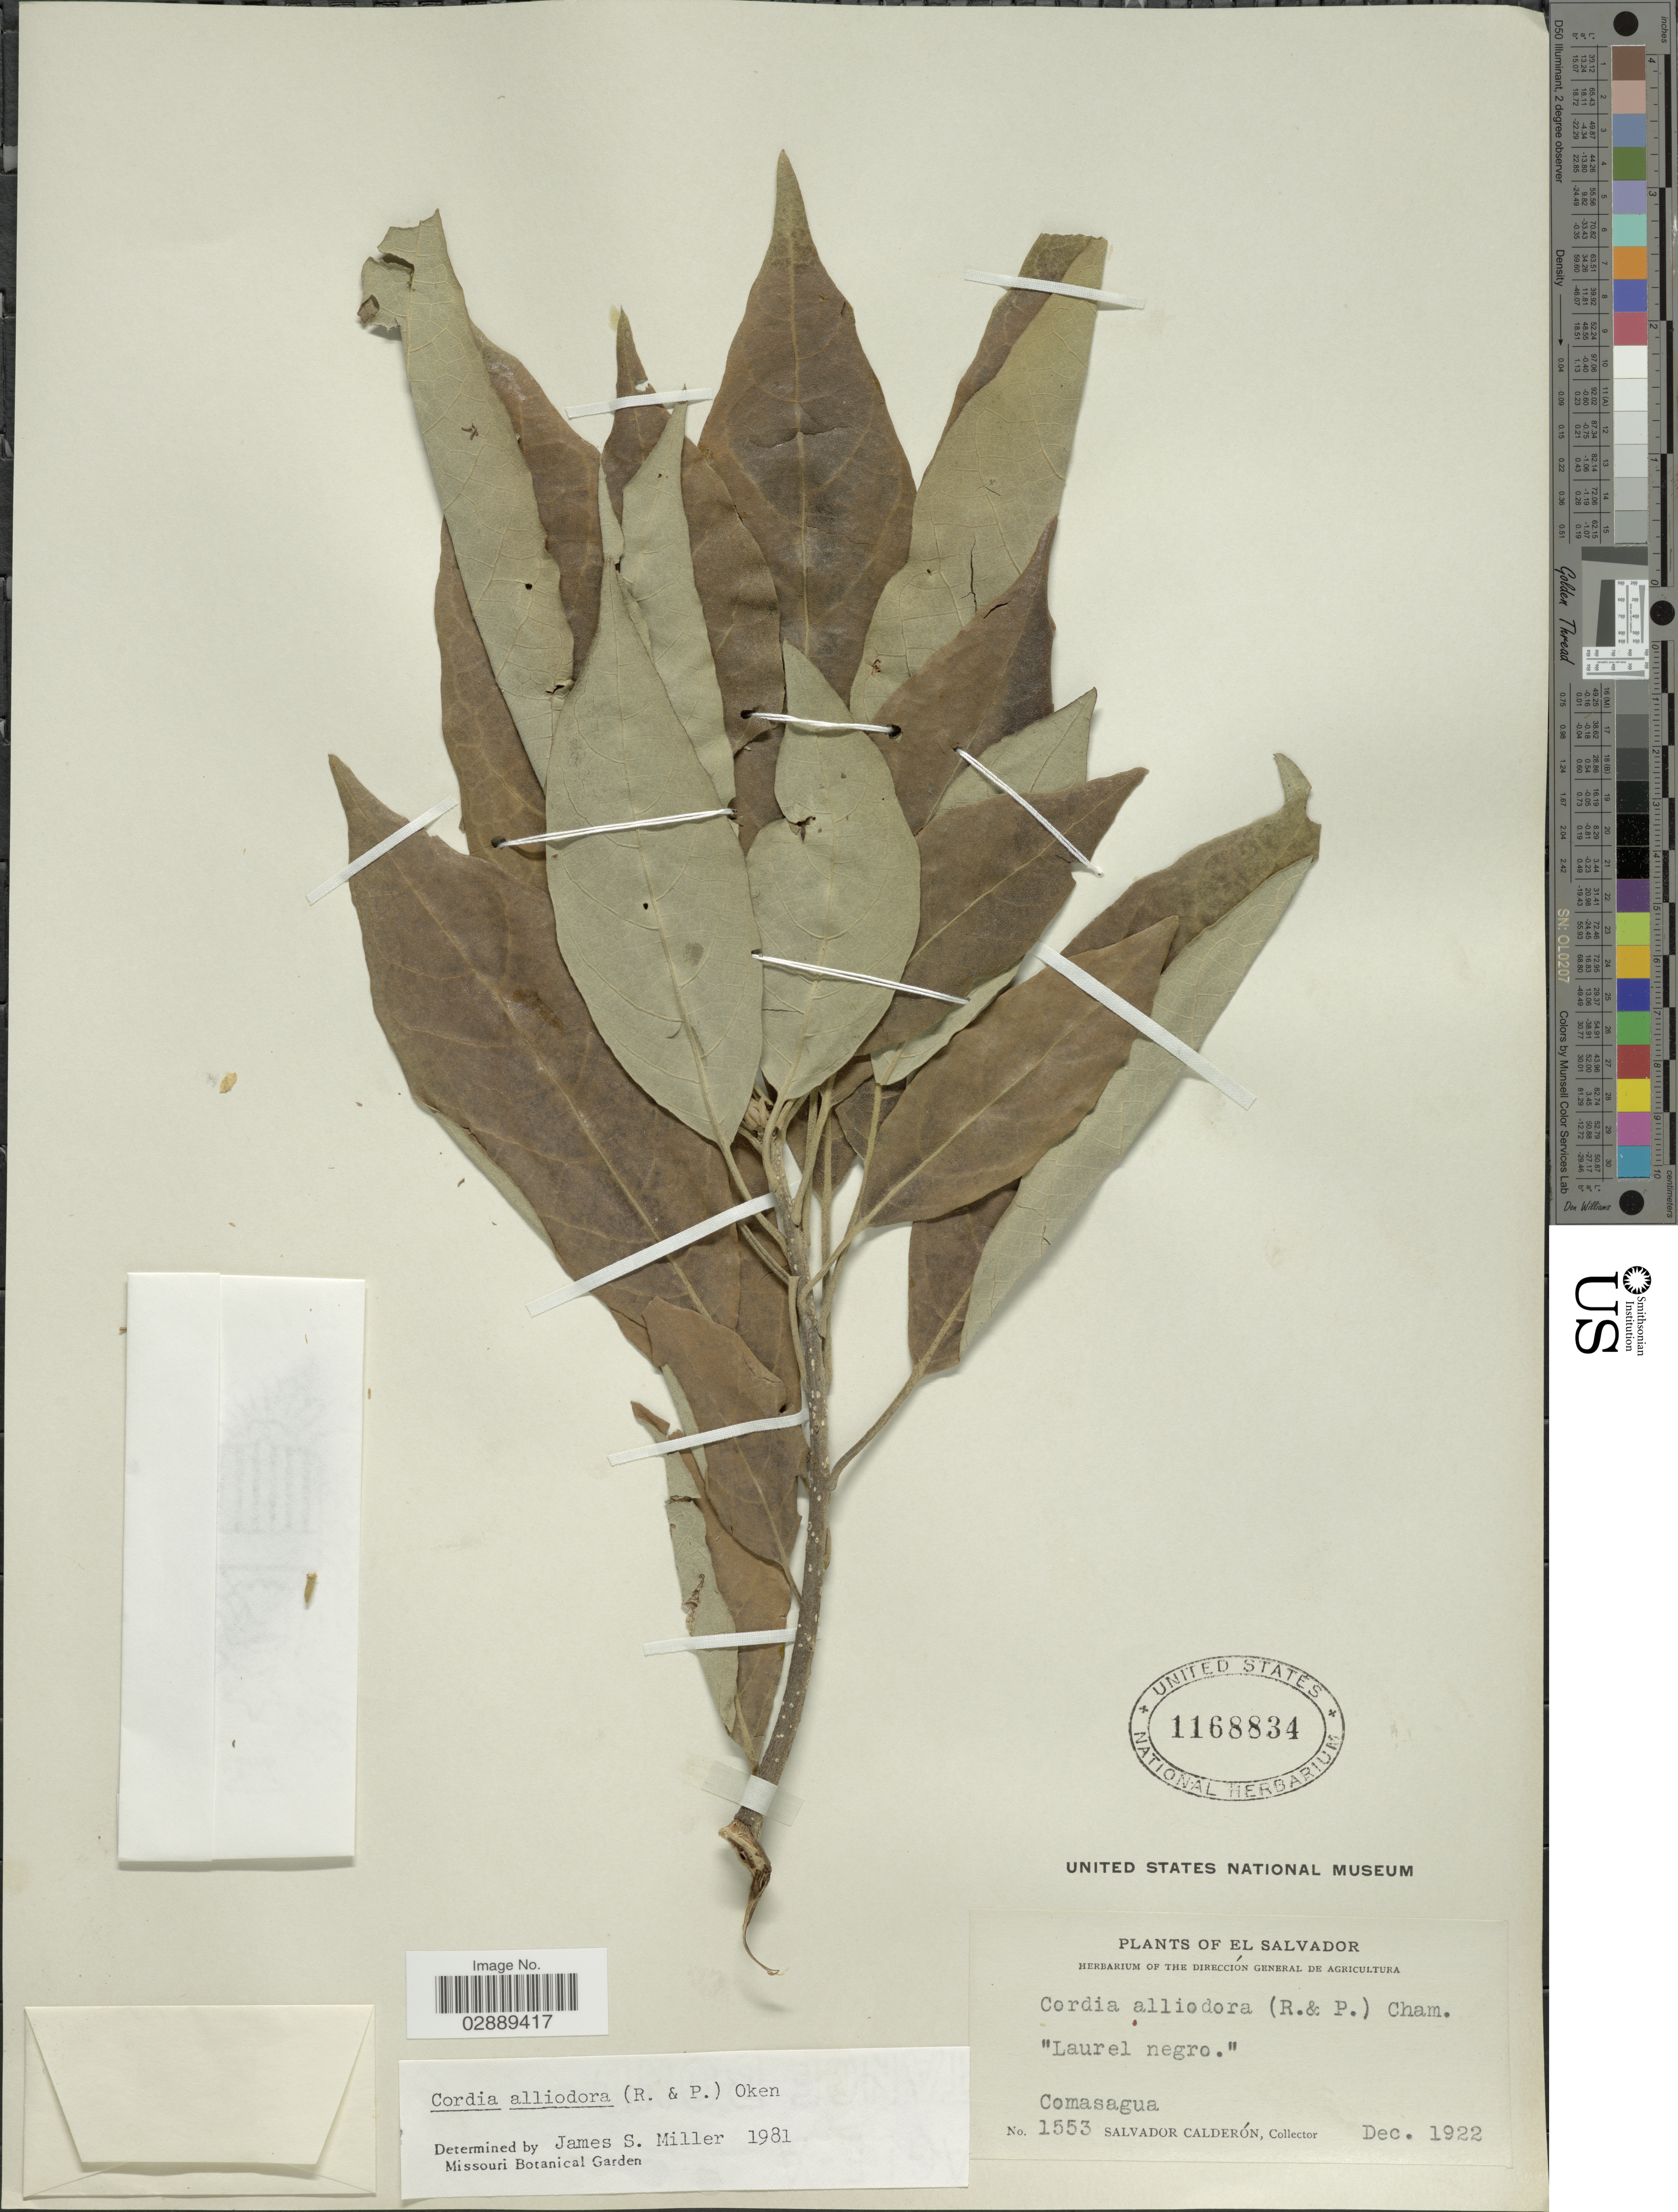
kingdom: Plantae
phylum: Tracheophyta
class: Magnoliopsida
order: Boraginales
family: Cordiaceae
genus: Cordia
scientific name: Cordia alliodora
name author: (Ruiz & Pav.) Oken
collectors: S. Calderón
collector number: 1553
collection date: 1922-12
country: El Salvador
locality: Comasagua.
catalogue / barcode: US 1168834